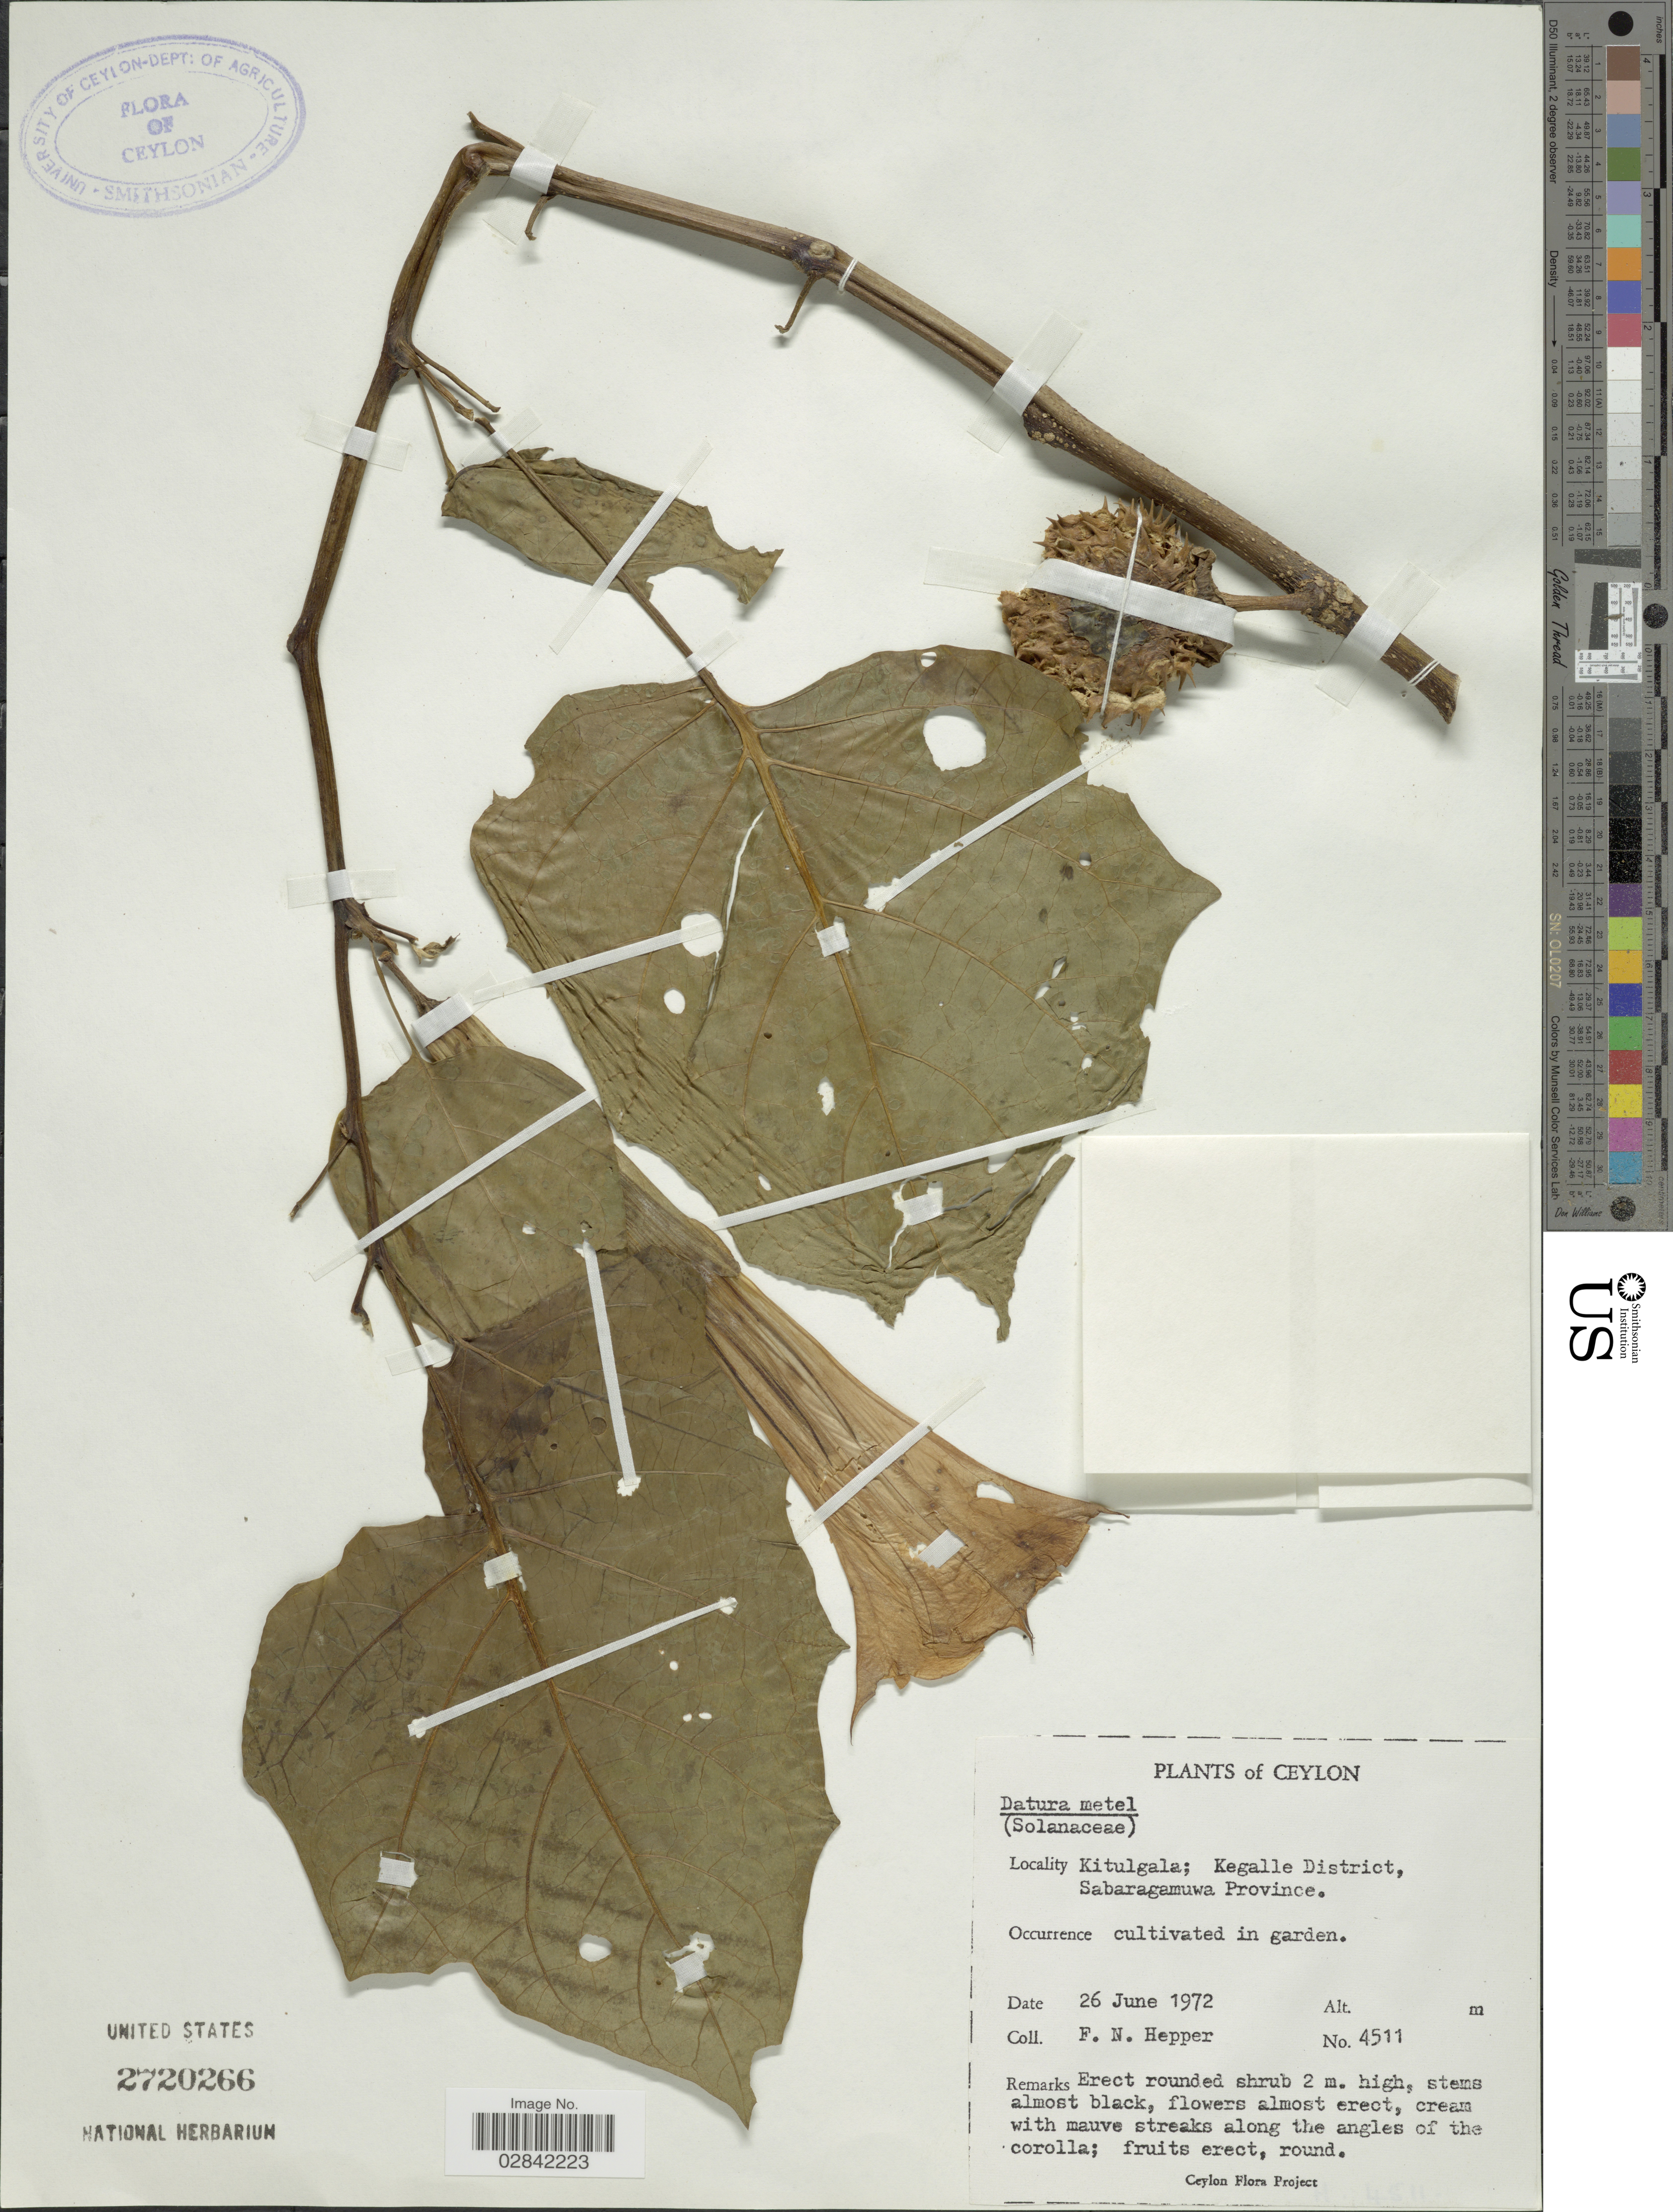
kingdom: Plantae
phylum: Tracheophyta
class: Magnoliopsida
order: Solanales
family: Solanaceae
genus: Datura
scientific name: Datura metel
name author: L.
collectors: F. Hepper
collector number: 4511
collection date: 1972-06-26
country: Sri Lanka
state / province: Sabaragamuwa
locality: Ceylon, Kitulgaal: Kegalle District, Sabaragamuwa Province.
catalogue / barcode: US 2720266